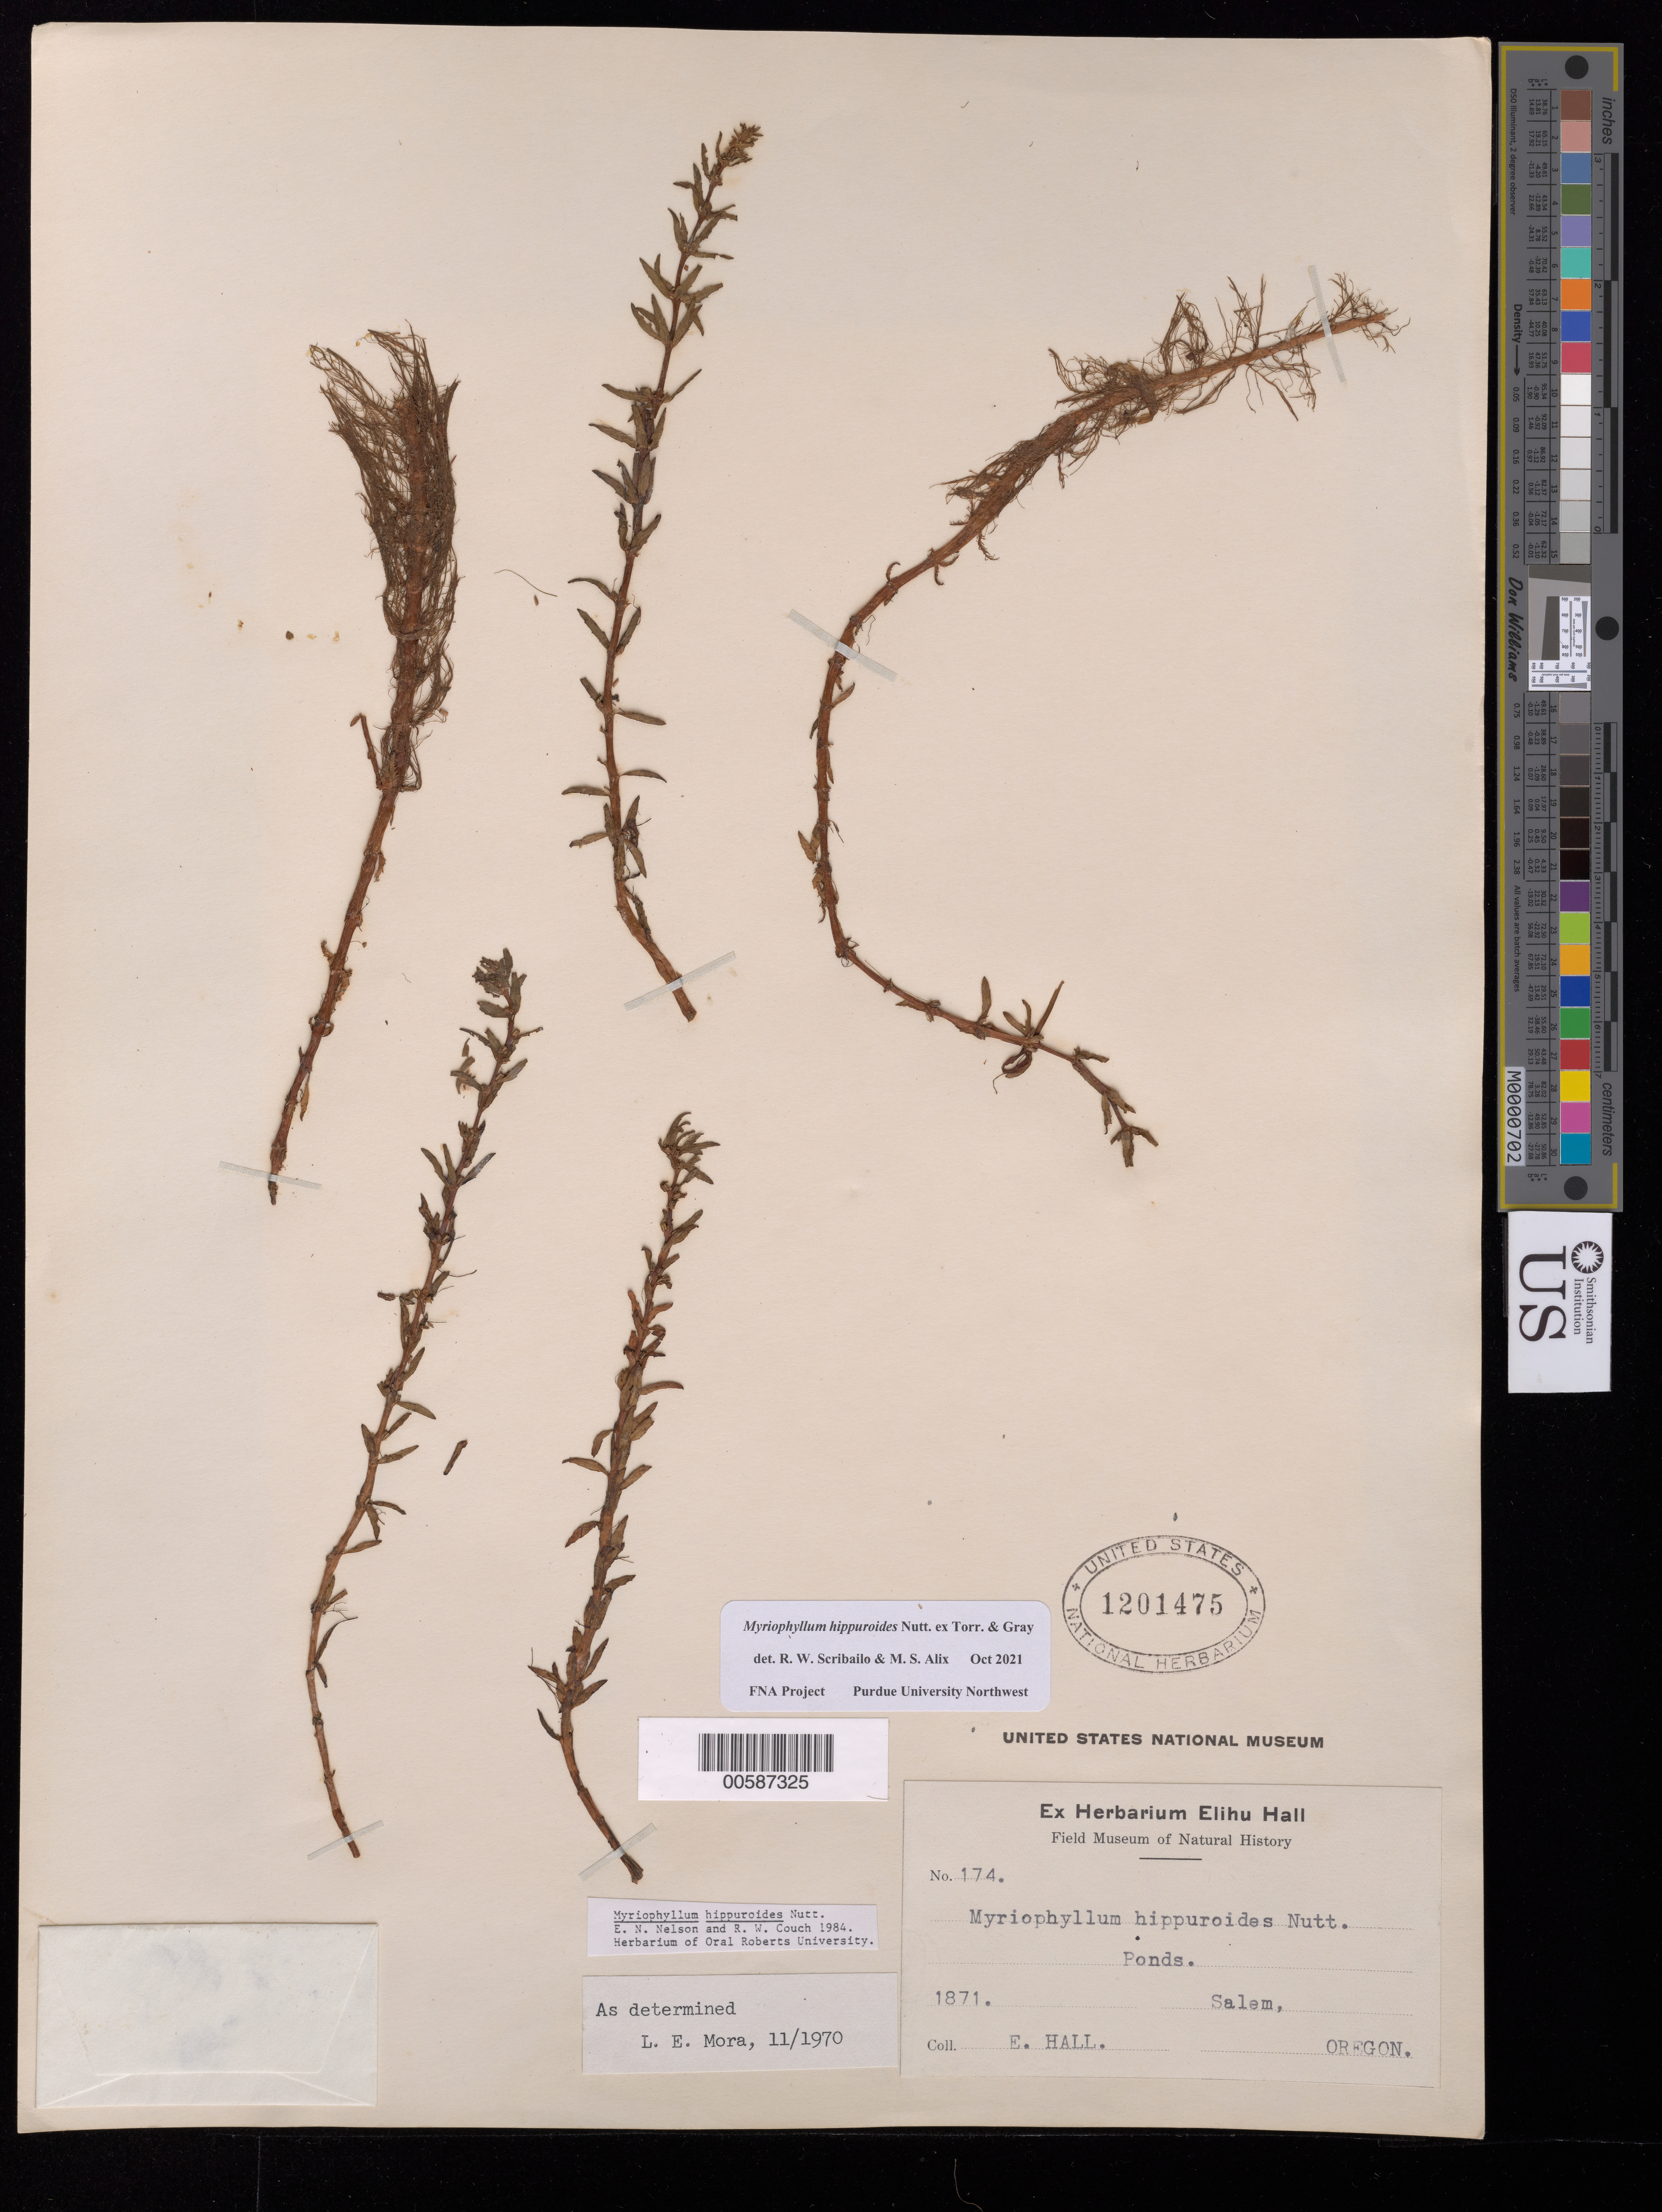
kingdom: Plantae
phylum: Tracheophyta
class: Magnoliopsida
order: Saxifragales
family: Haloragaceae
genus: Myriophyllum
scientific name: Myriophyllum hippuroides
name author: Nutt.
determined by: Scribailo, R. W.; Alix, M. S.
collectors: E. Hall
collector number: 174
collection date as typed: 1871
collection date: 1871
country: United States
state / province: Oregon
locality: Salem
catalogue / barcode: US 1201475